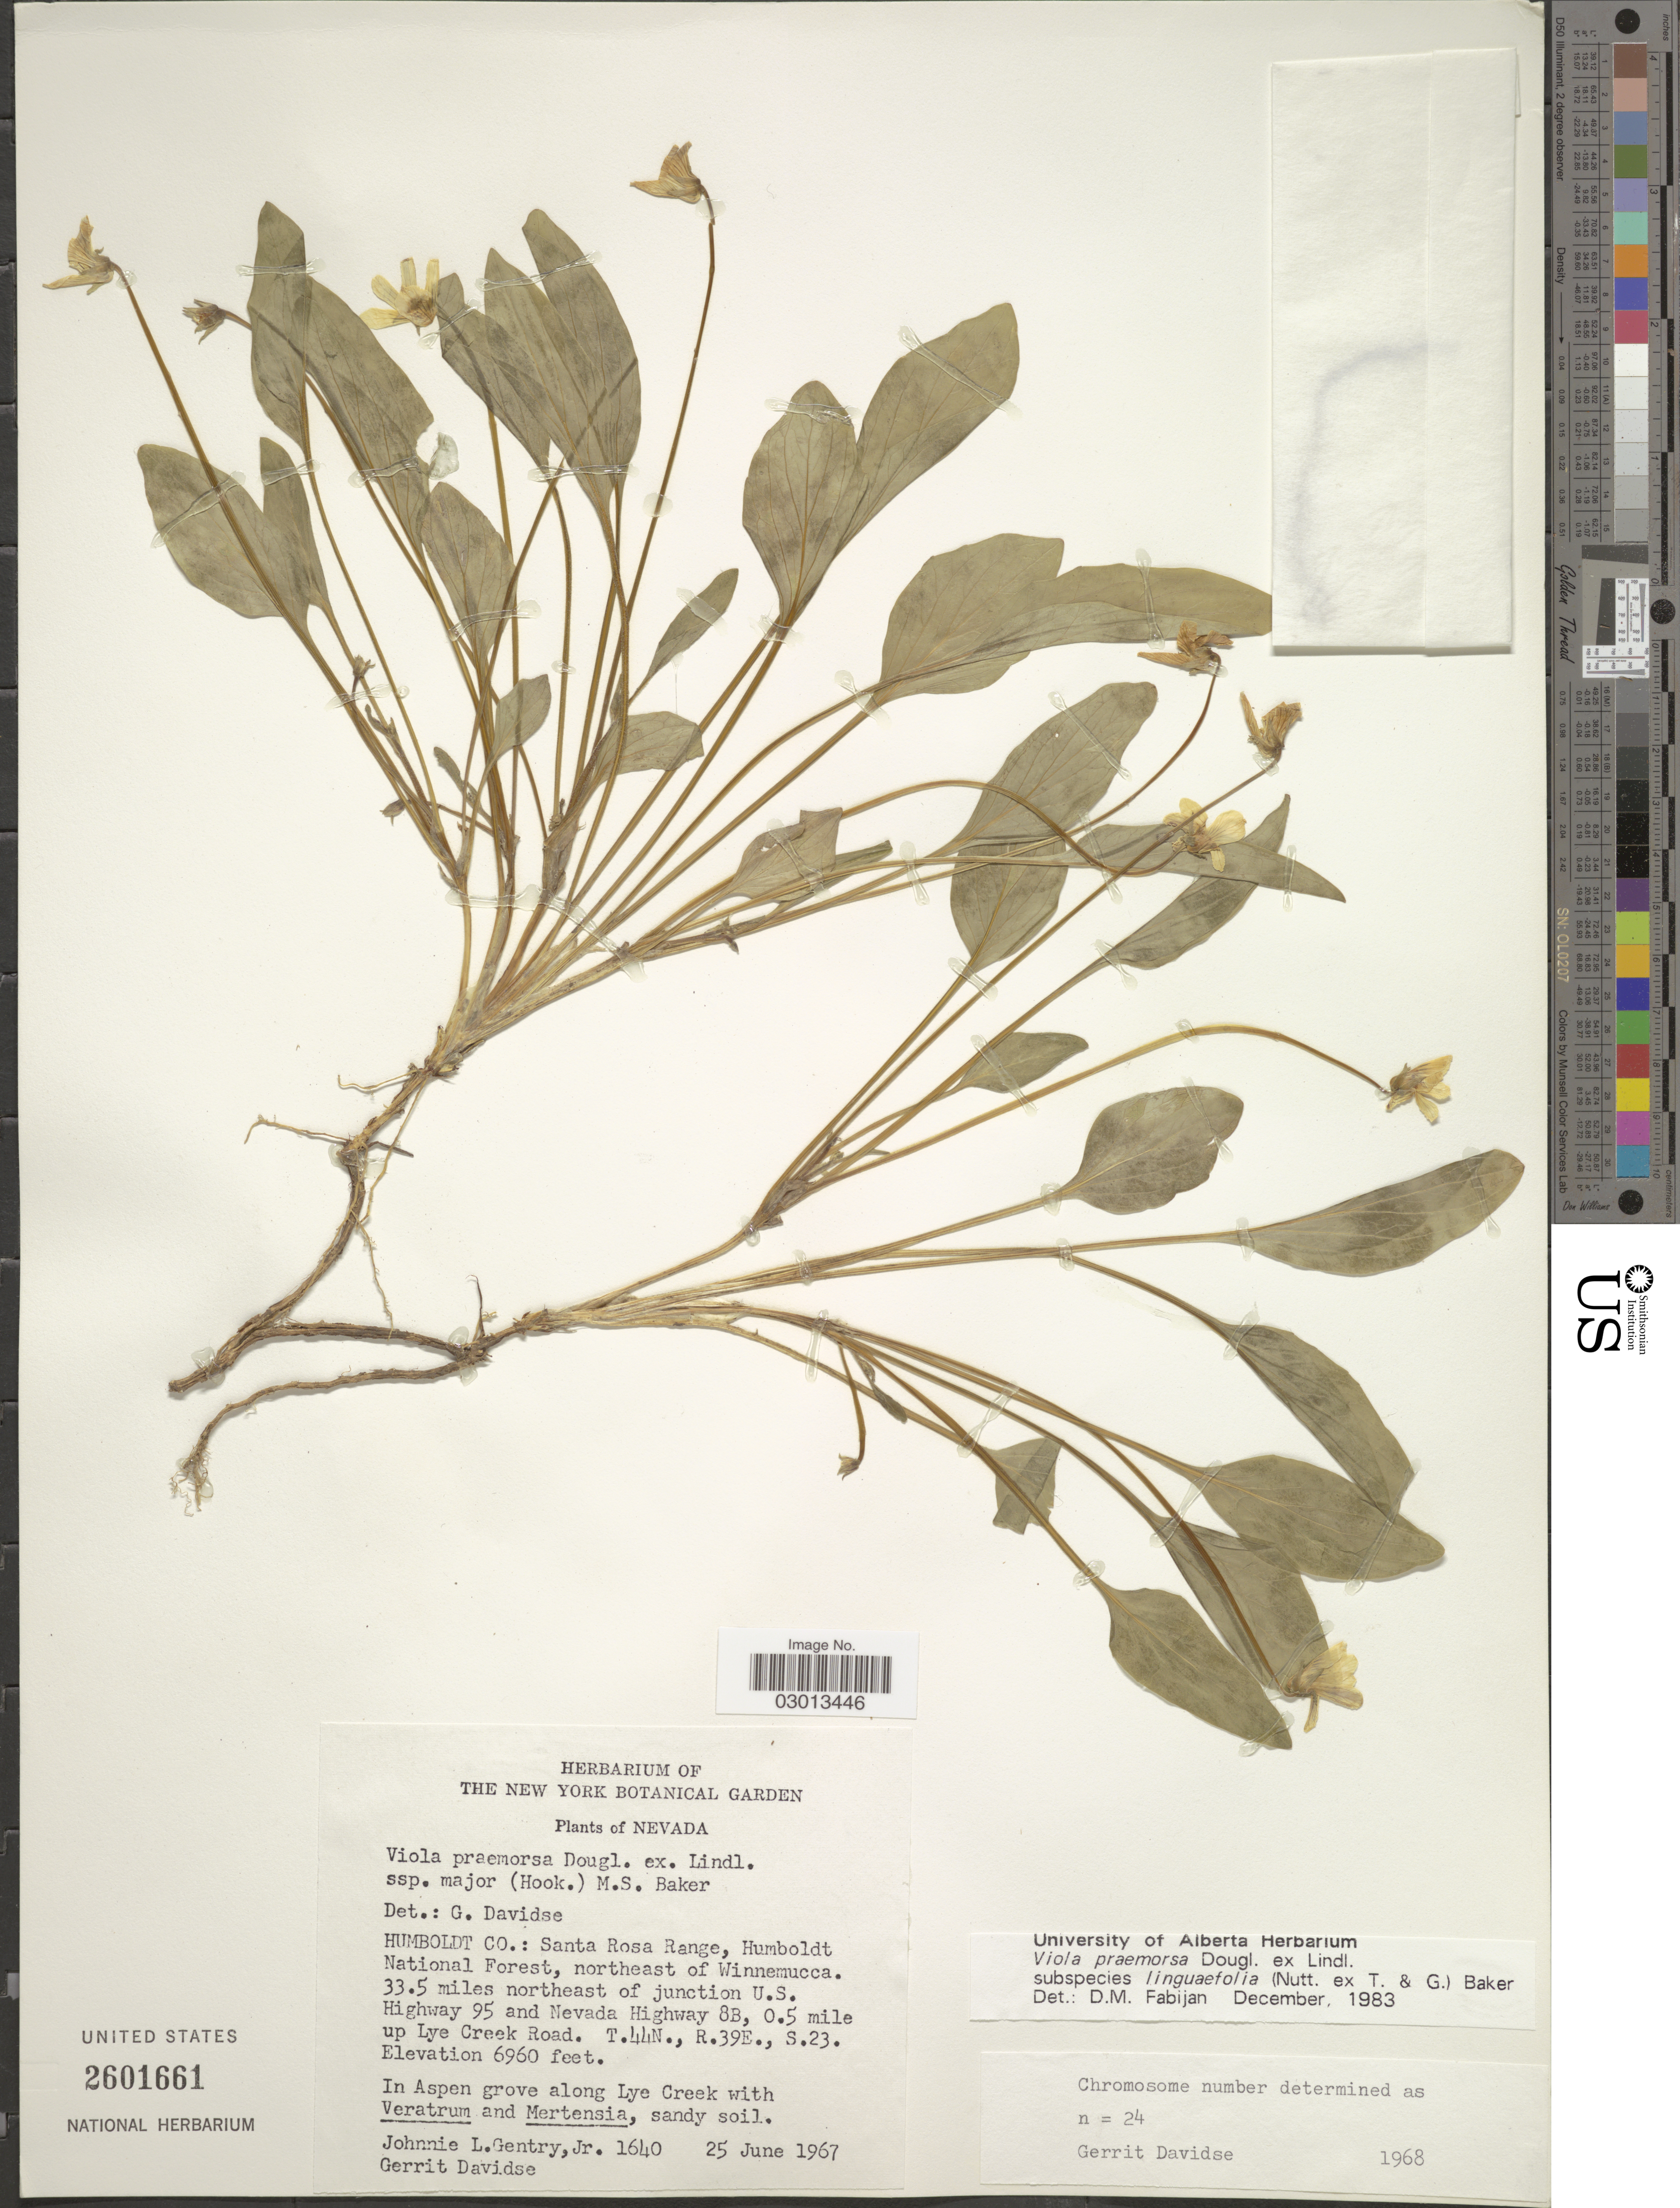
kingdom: Plantae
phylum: Tracheophyta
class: Magnoliopsida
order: Malpighiales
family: Violaceae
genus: Viola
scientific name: Viola praemorsa subsp. linguifolia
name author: (Nutt.) M.S. Baker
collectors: J. L. Gentry & G. Davidse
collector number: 1640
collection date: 1967-06-25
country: United States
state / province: Nevada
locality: Humboldt Co.: Santa Rosa Range, Humboldt National Forest, northeast of Winnemucca. 33.5 miles northeast of junction U.S. Highway 95 and Nevada Highway 8B, 0.5 mile up Lye Creek Road. T.44N., R.39E., S.23.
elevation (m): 2121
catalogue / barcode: US 2601661